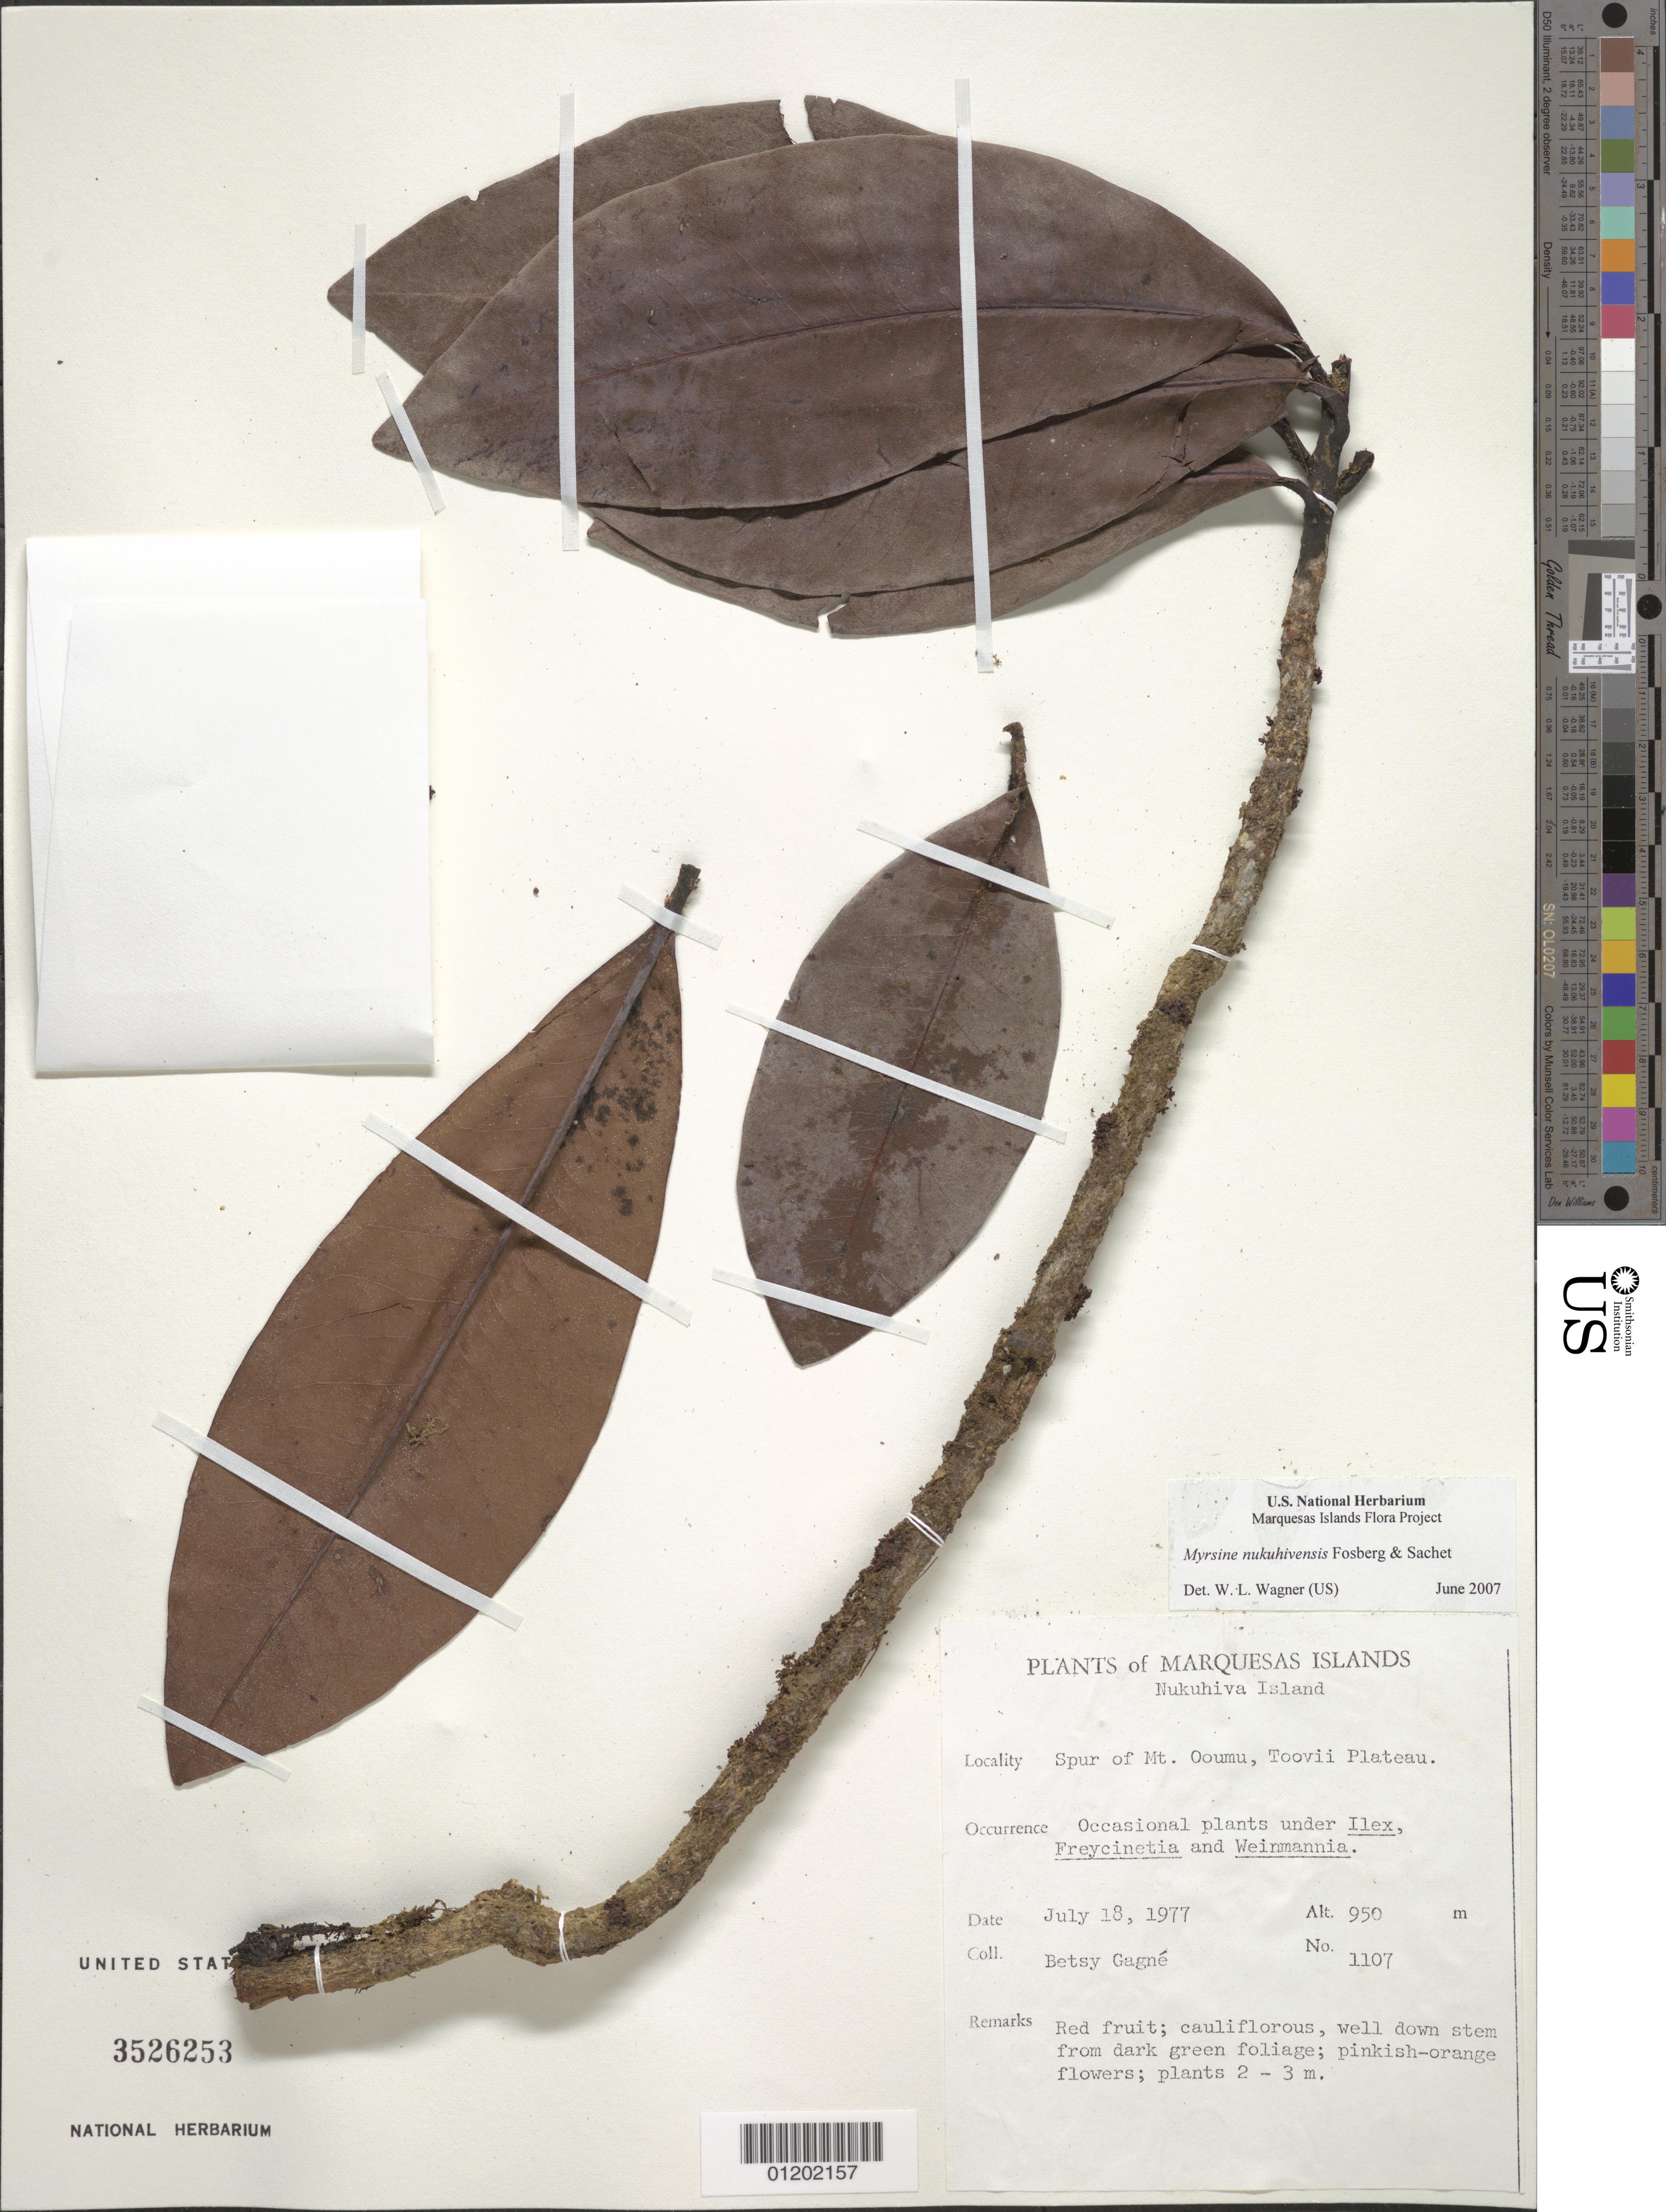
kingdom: Plantae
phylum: Tracheophyta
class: Magnoliopsida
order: Ericales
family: Primulaceae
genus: Myrsine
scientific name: Myrsine nukuhivensis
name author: Fosberg & Sachet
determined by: Wagner, W. L., (BOT), Smithsonian Institution - National Museum of Natural History (UNITED STATES)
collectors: B. H. Gagné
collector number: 1107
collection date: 1977-07-18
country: French Polynesia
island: Nuku Hiva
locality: Toovii Plateau, spur of Mt. Ooumu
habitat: Occasional plants under Ilex, Freycinetia, and Weinmannia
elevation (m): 950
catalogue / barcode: US 3526253